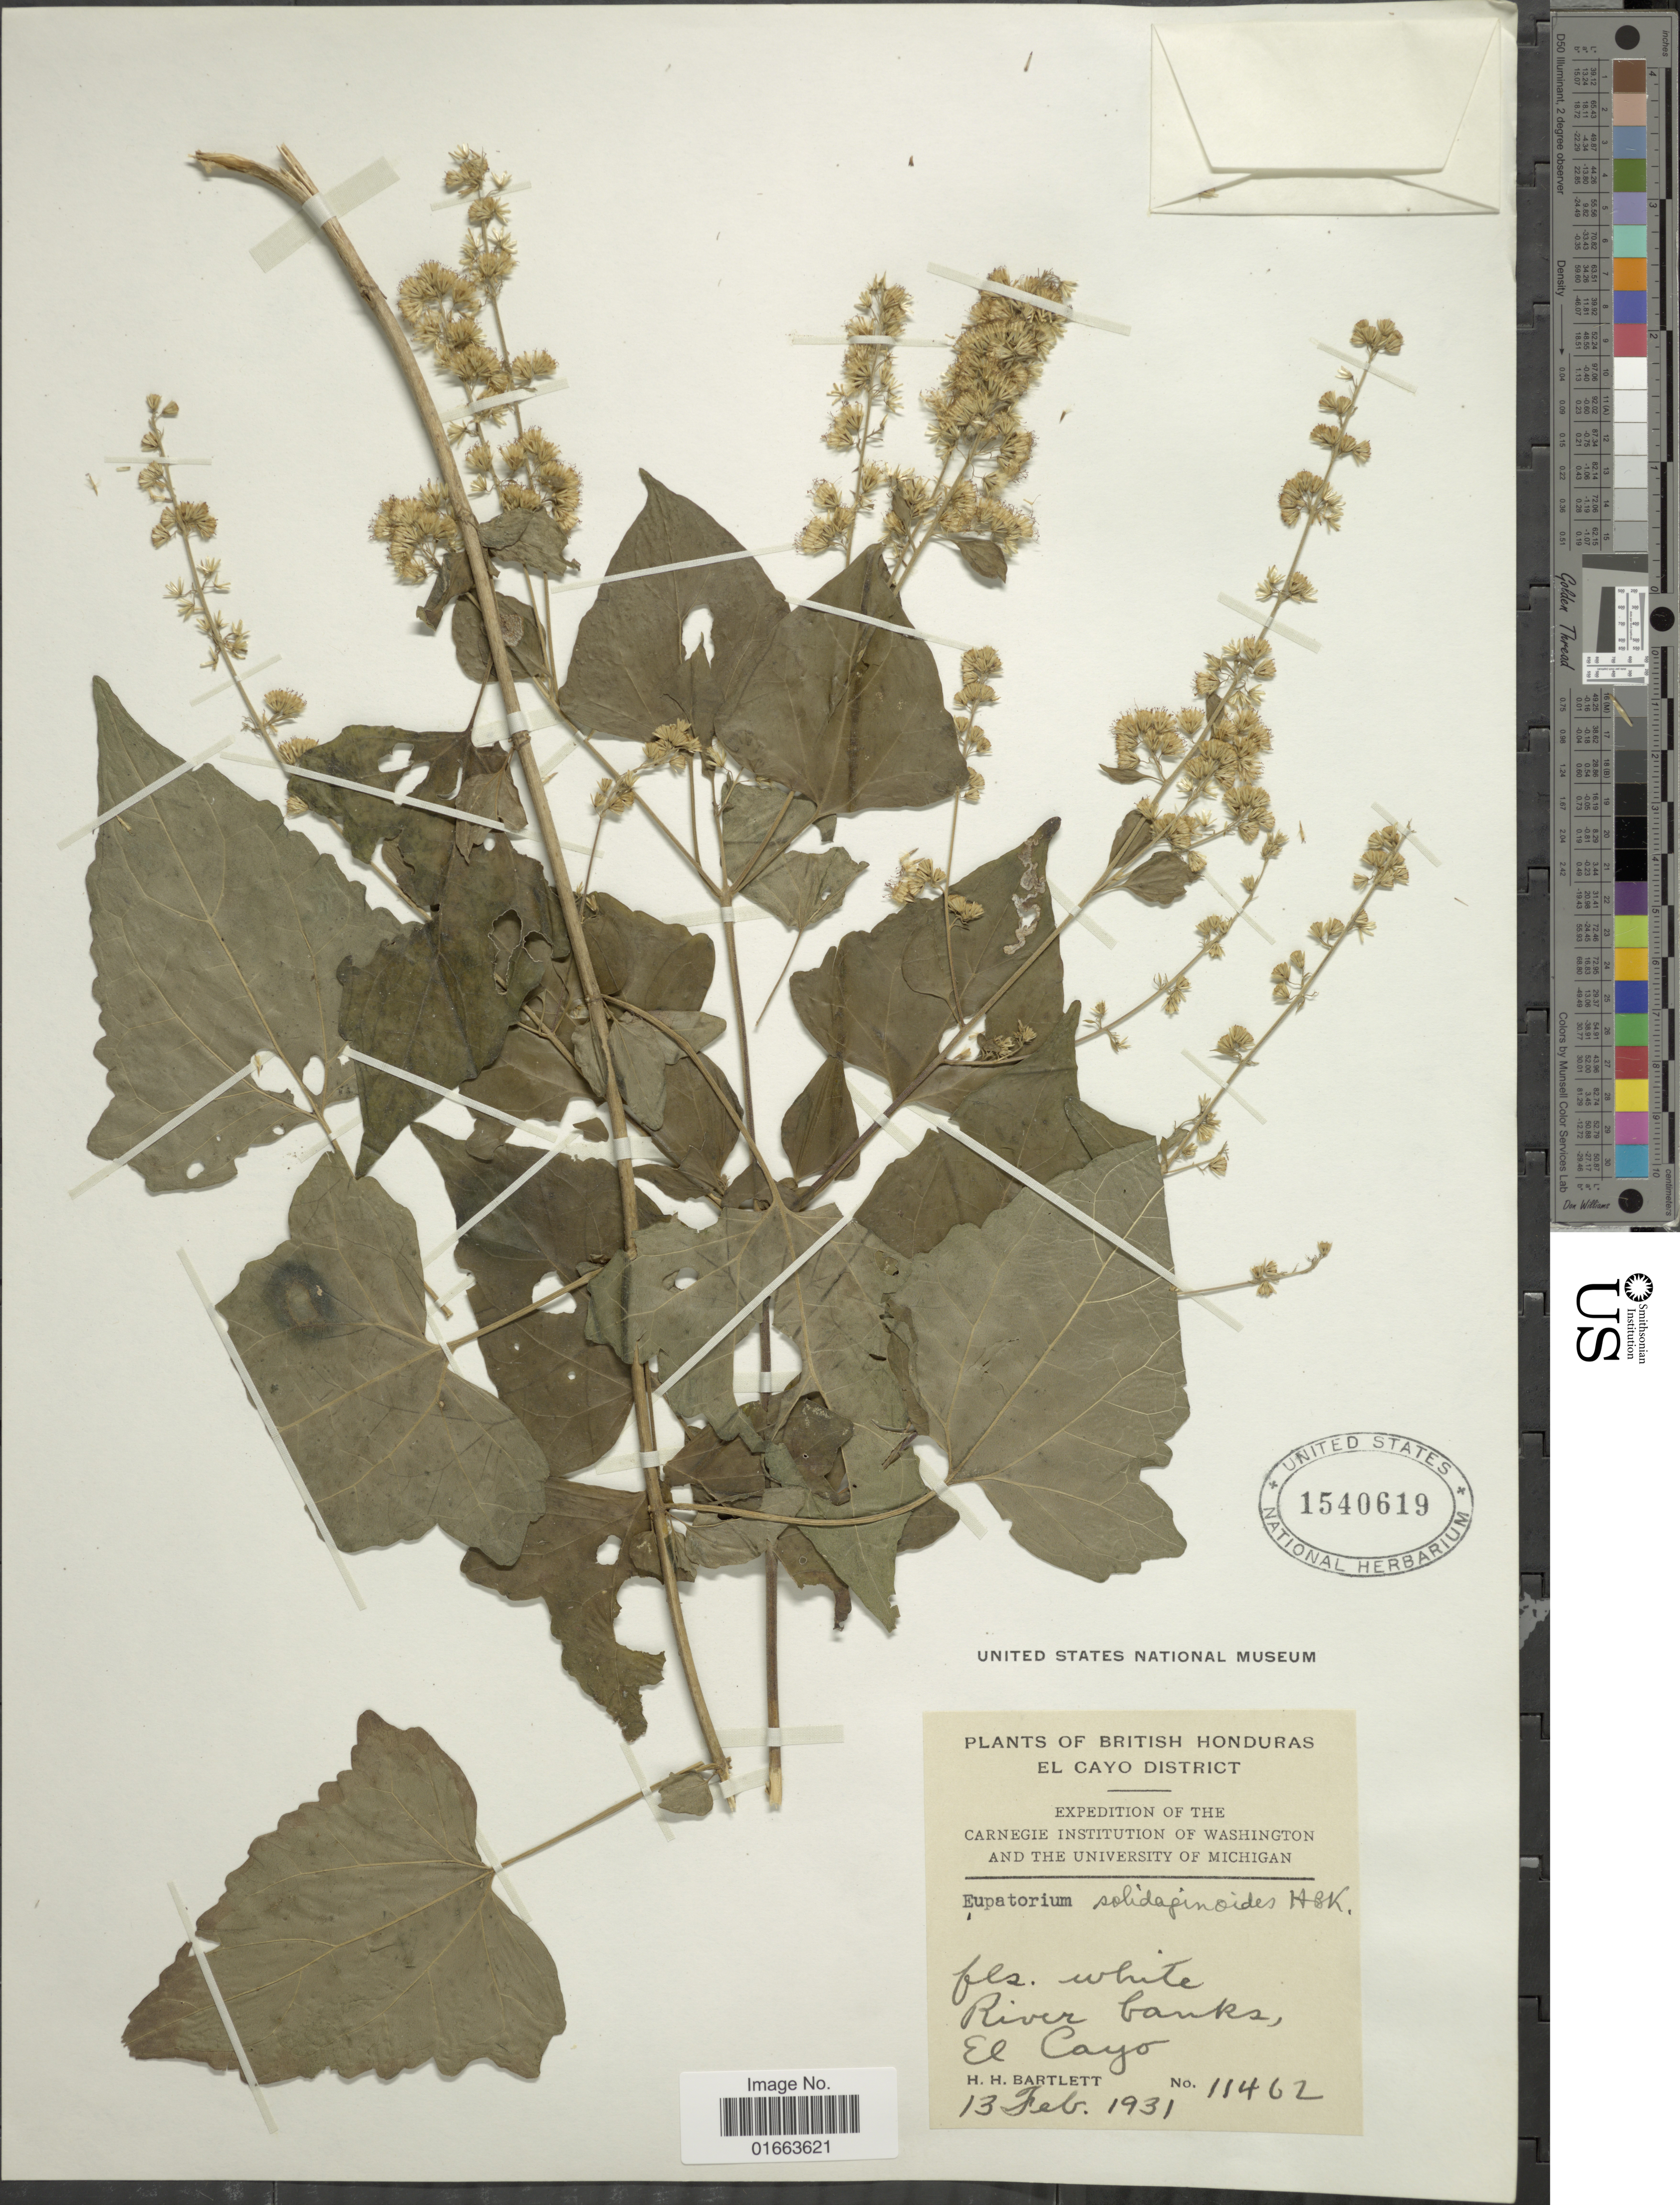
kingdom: Plantae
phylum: Tracheophyta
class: Magnoliopsida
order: Asterales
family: Asteraceae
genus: Koanophyllon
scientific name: Koanophyllon solidaginoides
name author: (Kunth) R.M. King & H. Rob.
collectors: H. H. Bartlett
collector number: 11462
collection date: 1931-02-13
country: Belize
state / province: Cayo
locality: Birtish Honduras, El Cayo District, River banks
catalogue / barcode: US 1540619